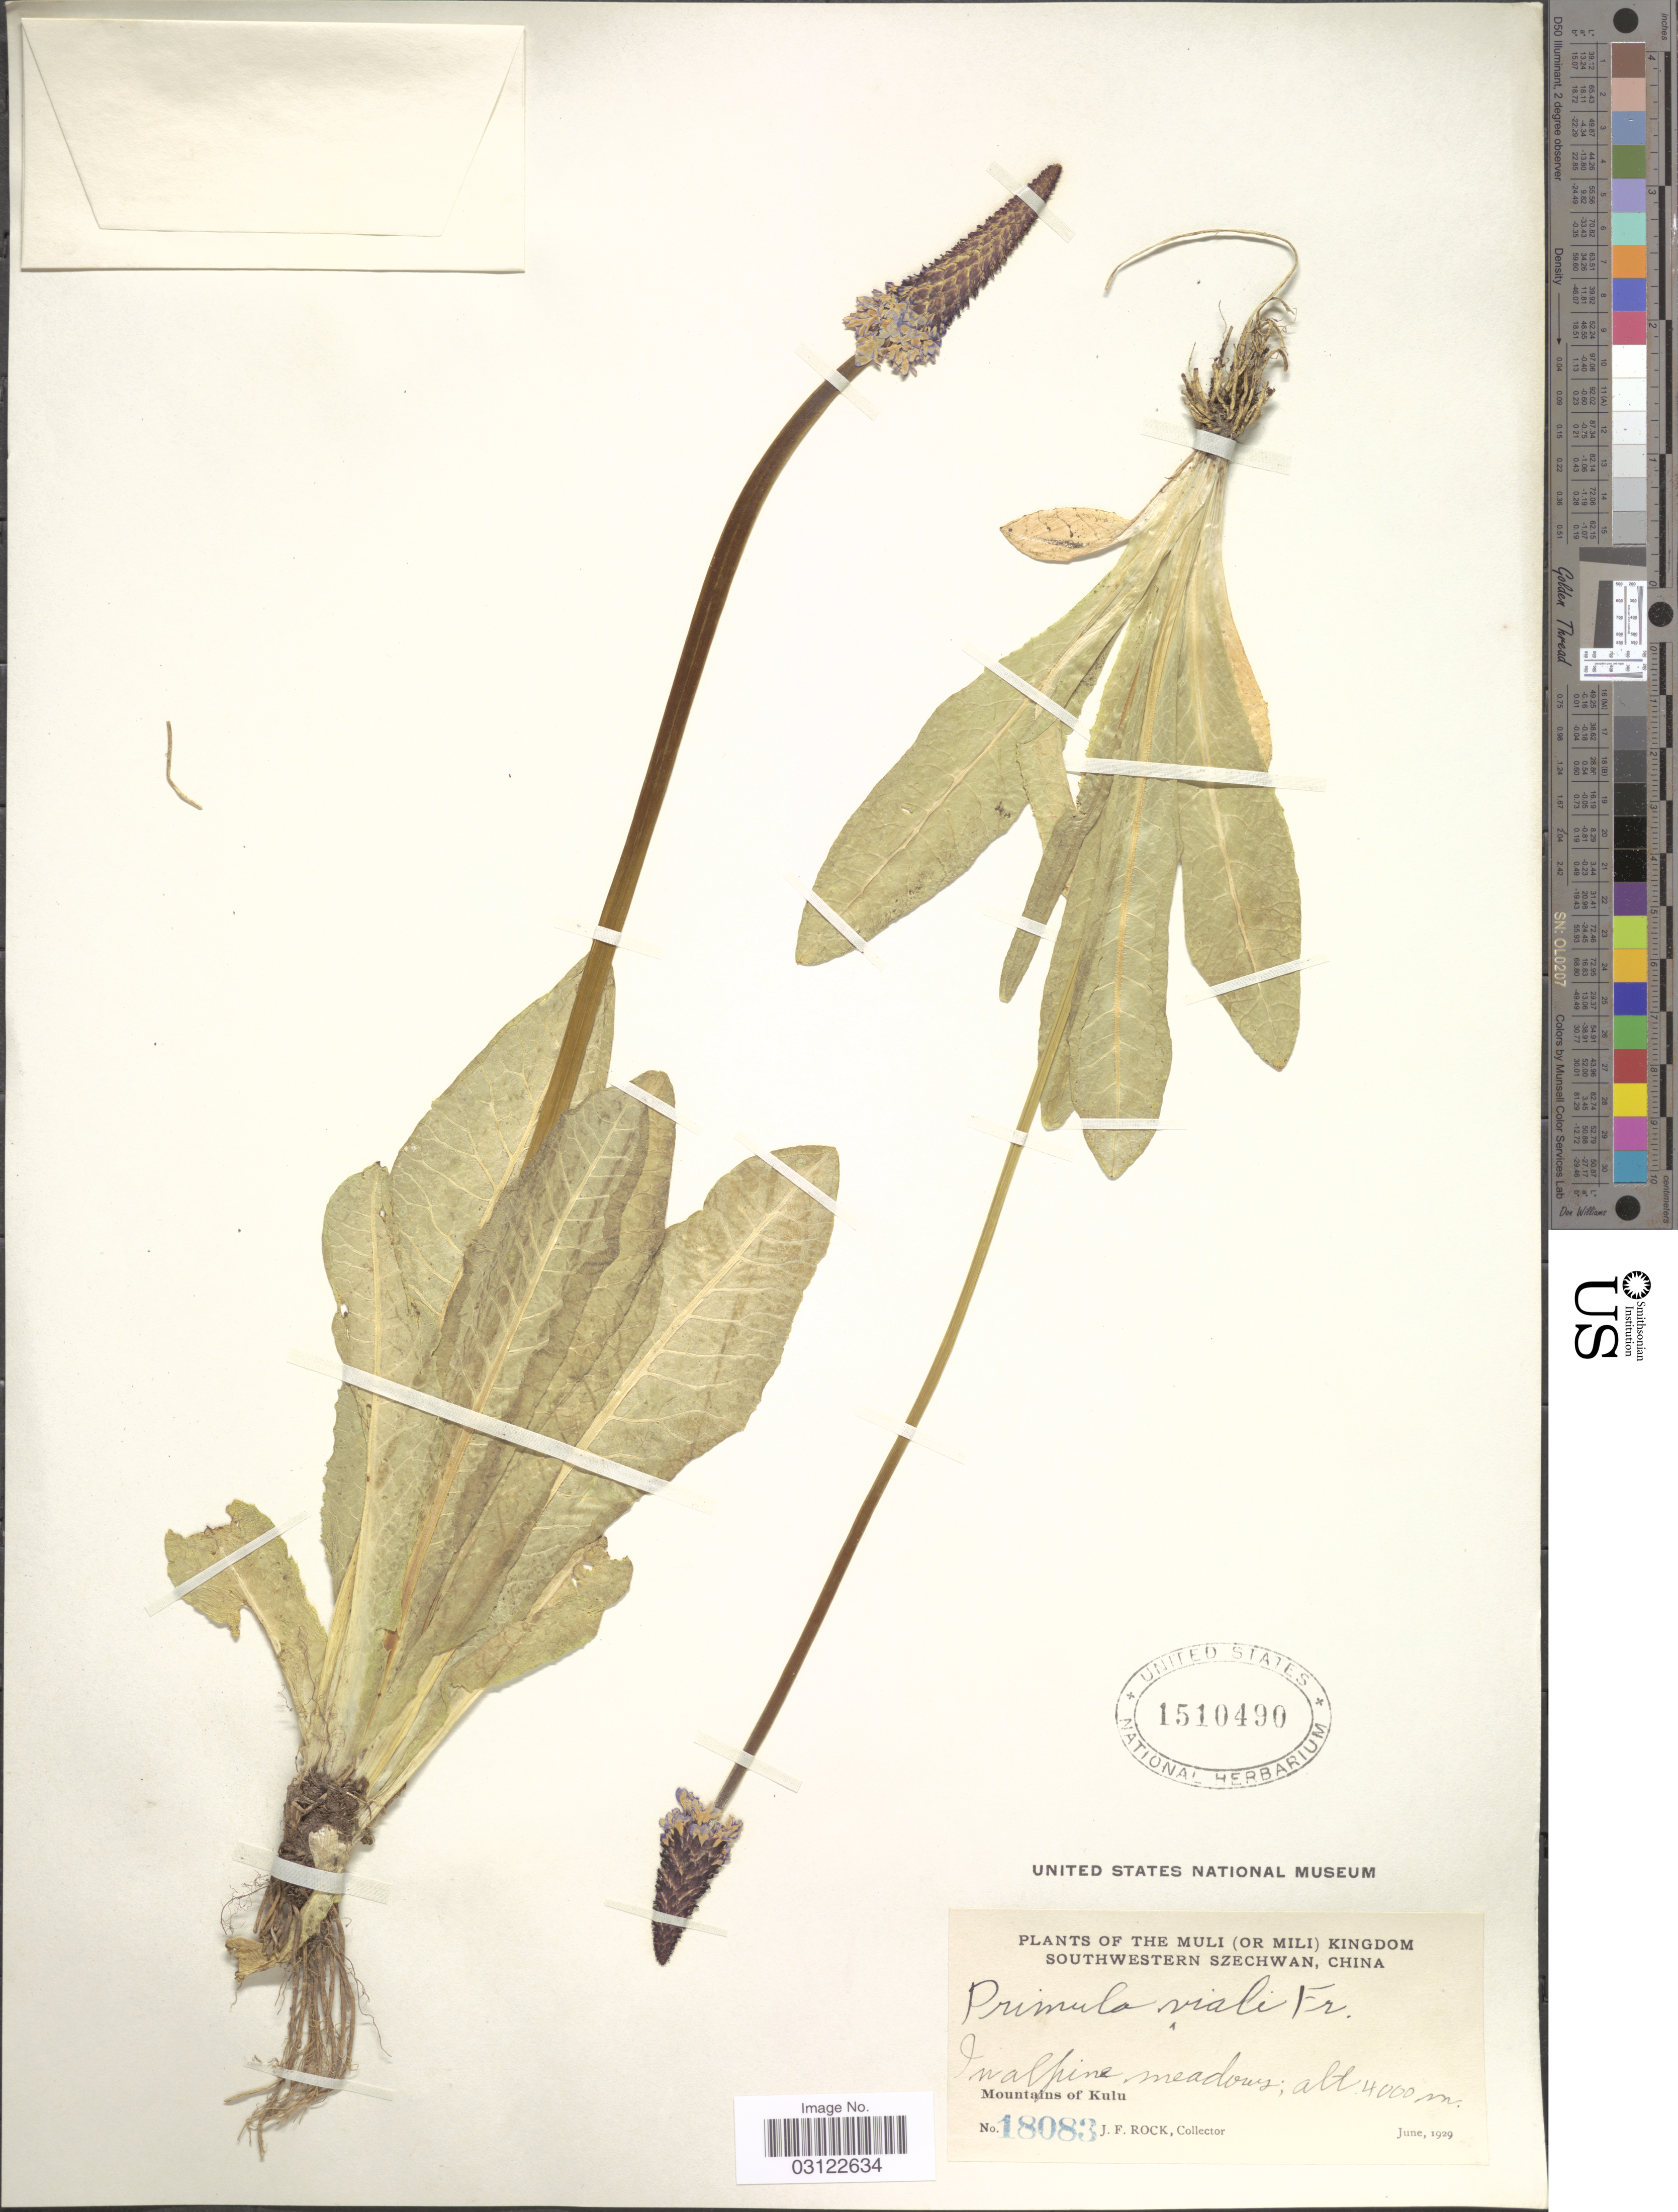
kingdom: Plantae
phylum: Tracheophyta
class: Magnoliopsida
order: Ericales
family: Primulaceae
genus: Primula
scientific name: Primula vialii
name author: Delavay ex Franch.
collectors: J. Rock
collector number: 18083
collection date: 1929-06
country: China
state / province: Sichuan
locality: The Muli (or Mili) Kingdom, Southwestern Szechwan. In alpine meadows. Mountains of Kulu.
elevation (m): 4000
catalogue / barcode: US 1510490